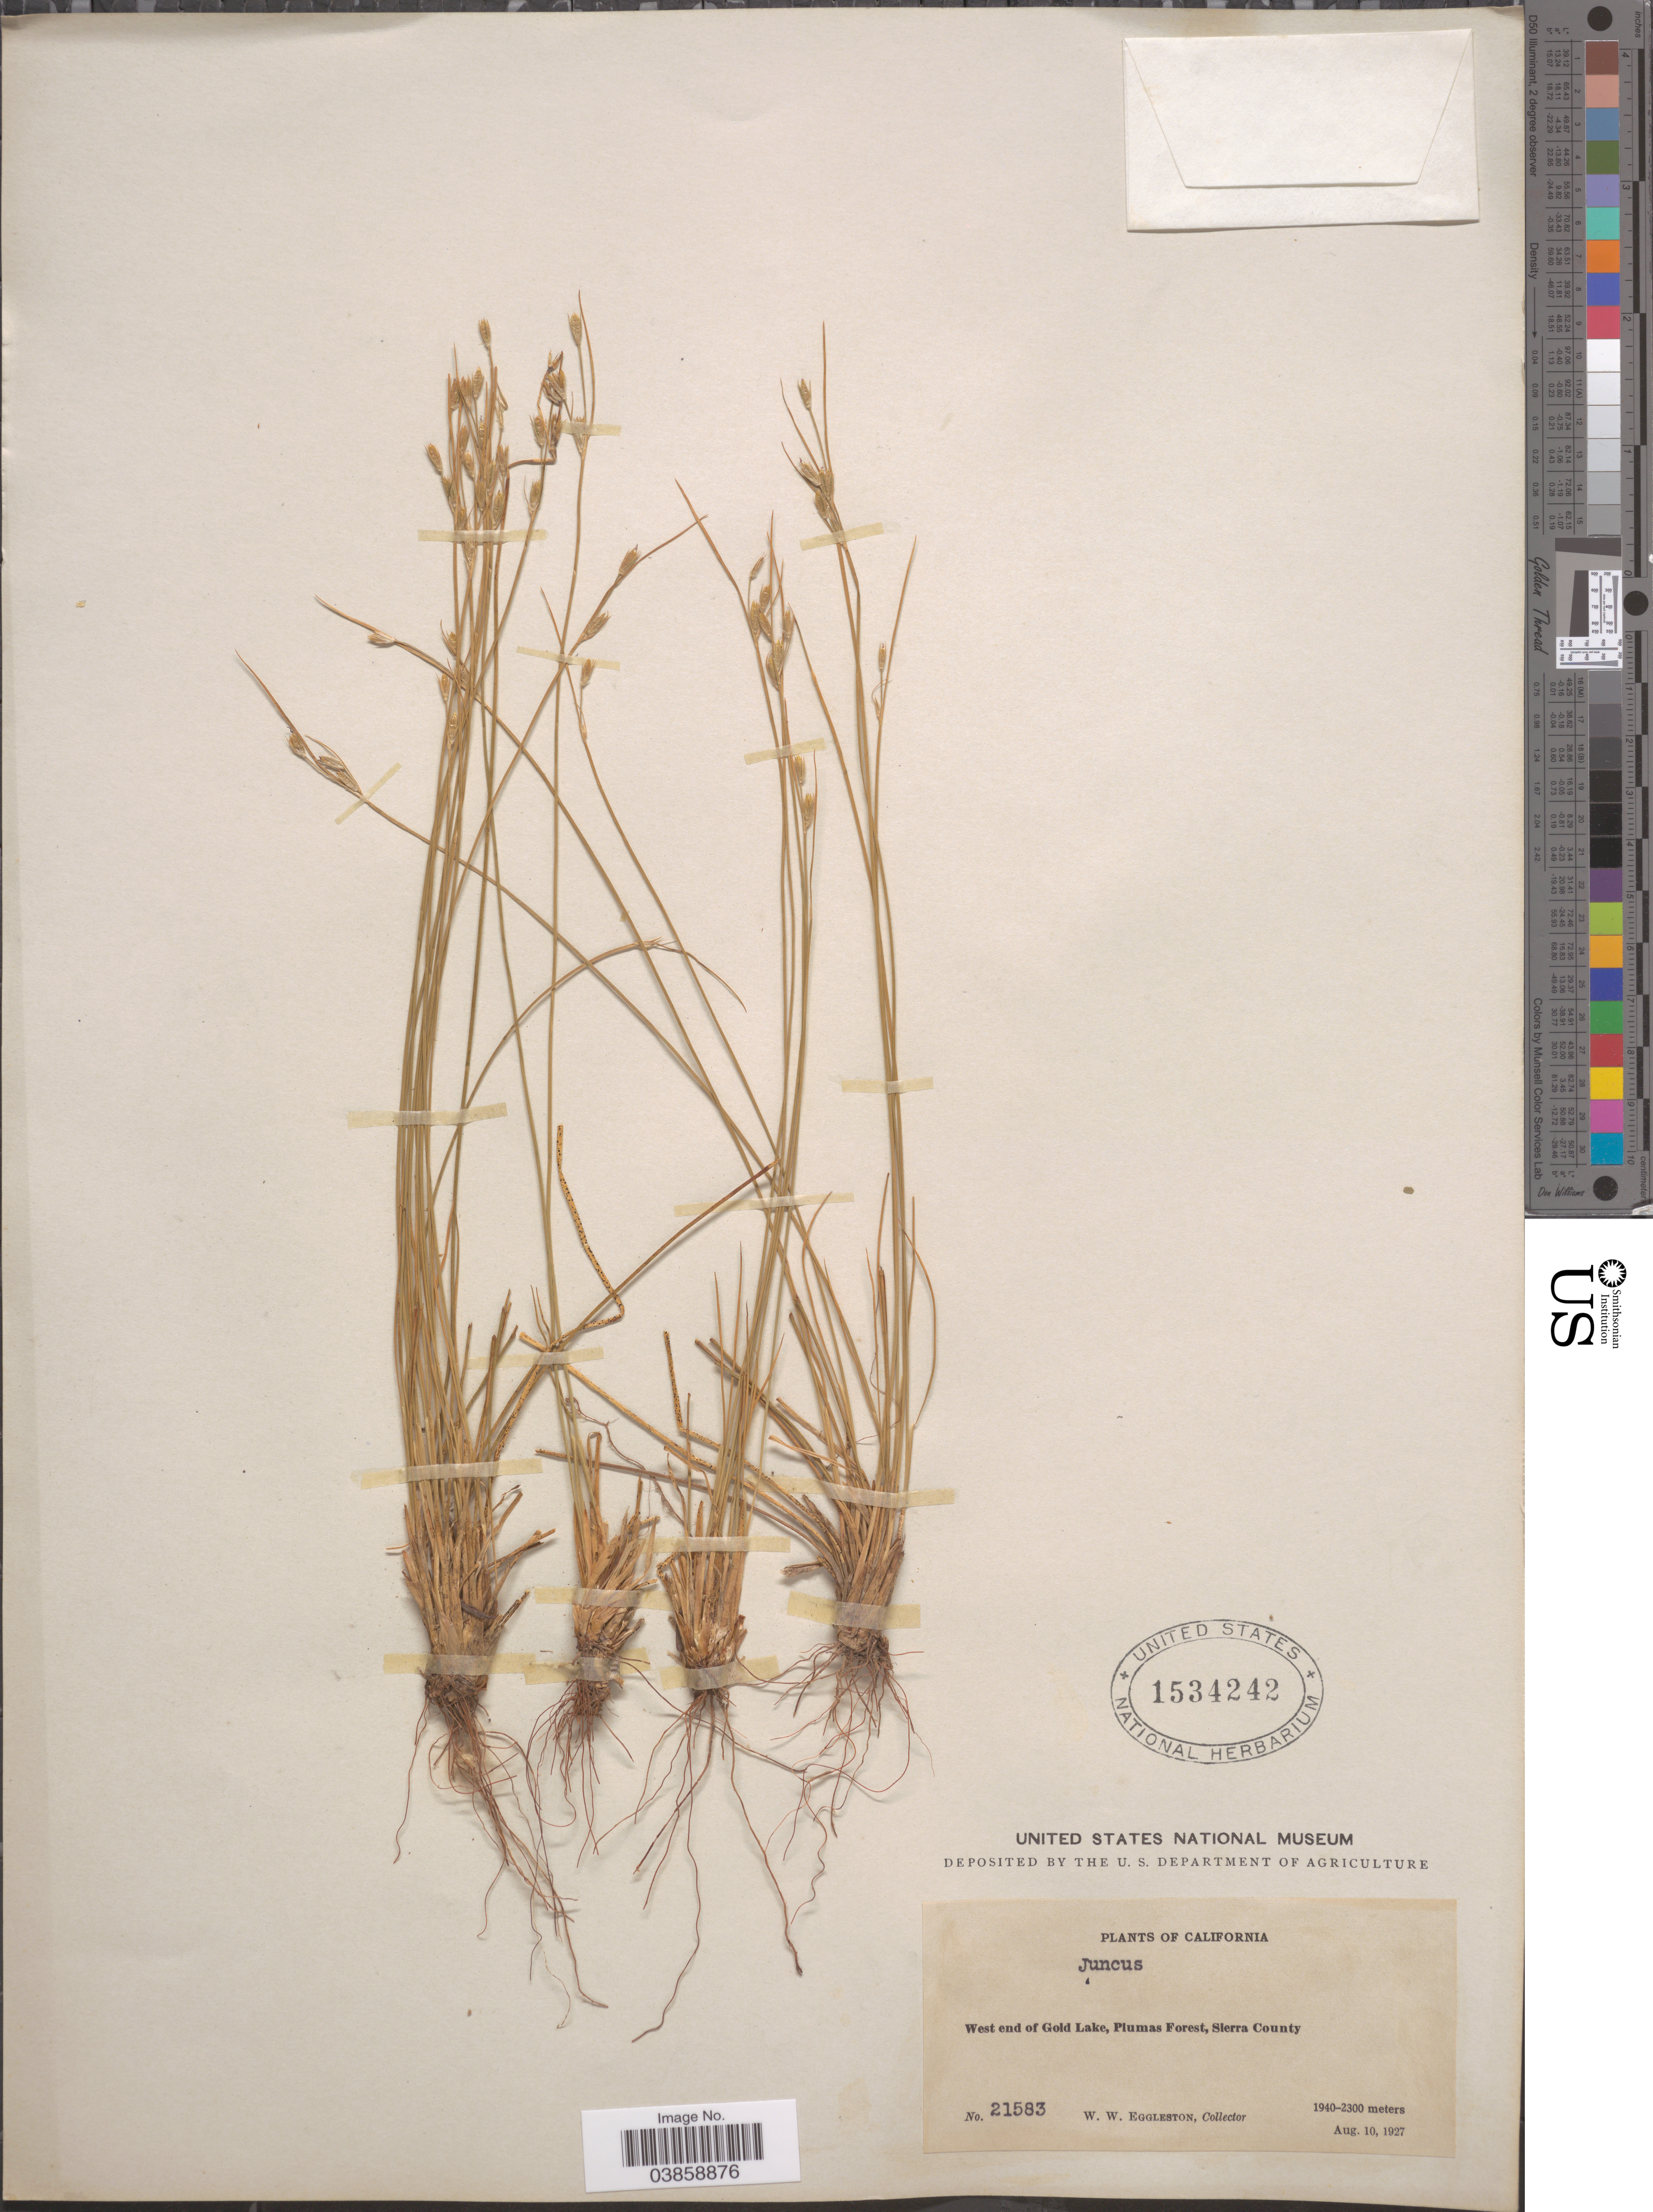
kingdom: Plantae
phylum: Tracheophyta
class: Liliopsida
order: Poales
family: Juncaceae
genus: Juncus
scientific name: Juncus sp.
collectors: W. W. Eggleston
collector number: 21583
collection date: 1927-08-10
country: United States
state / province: California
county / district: Sierra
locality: West end of Gold Lake, Plumas Forest, Sierra County.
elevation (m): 1940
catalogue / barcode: US 1534242